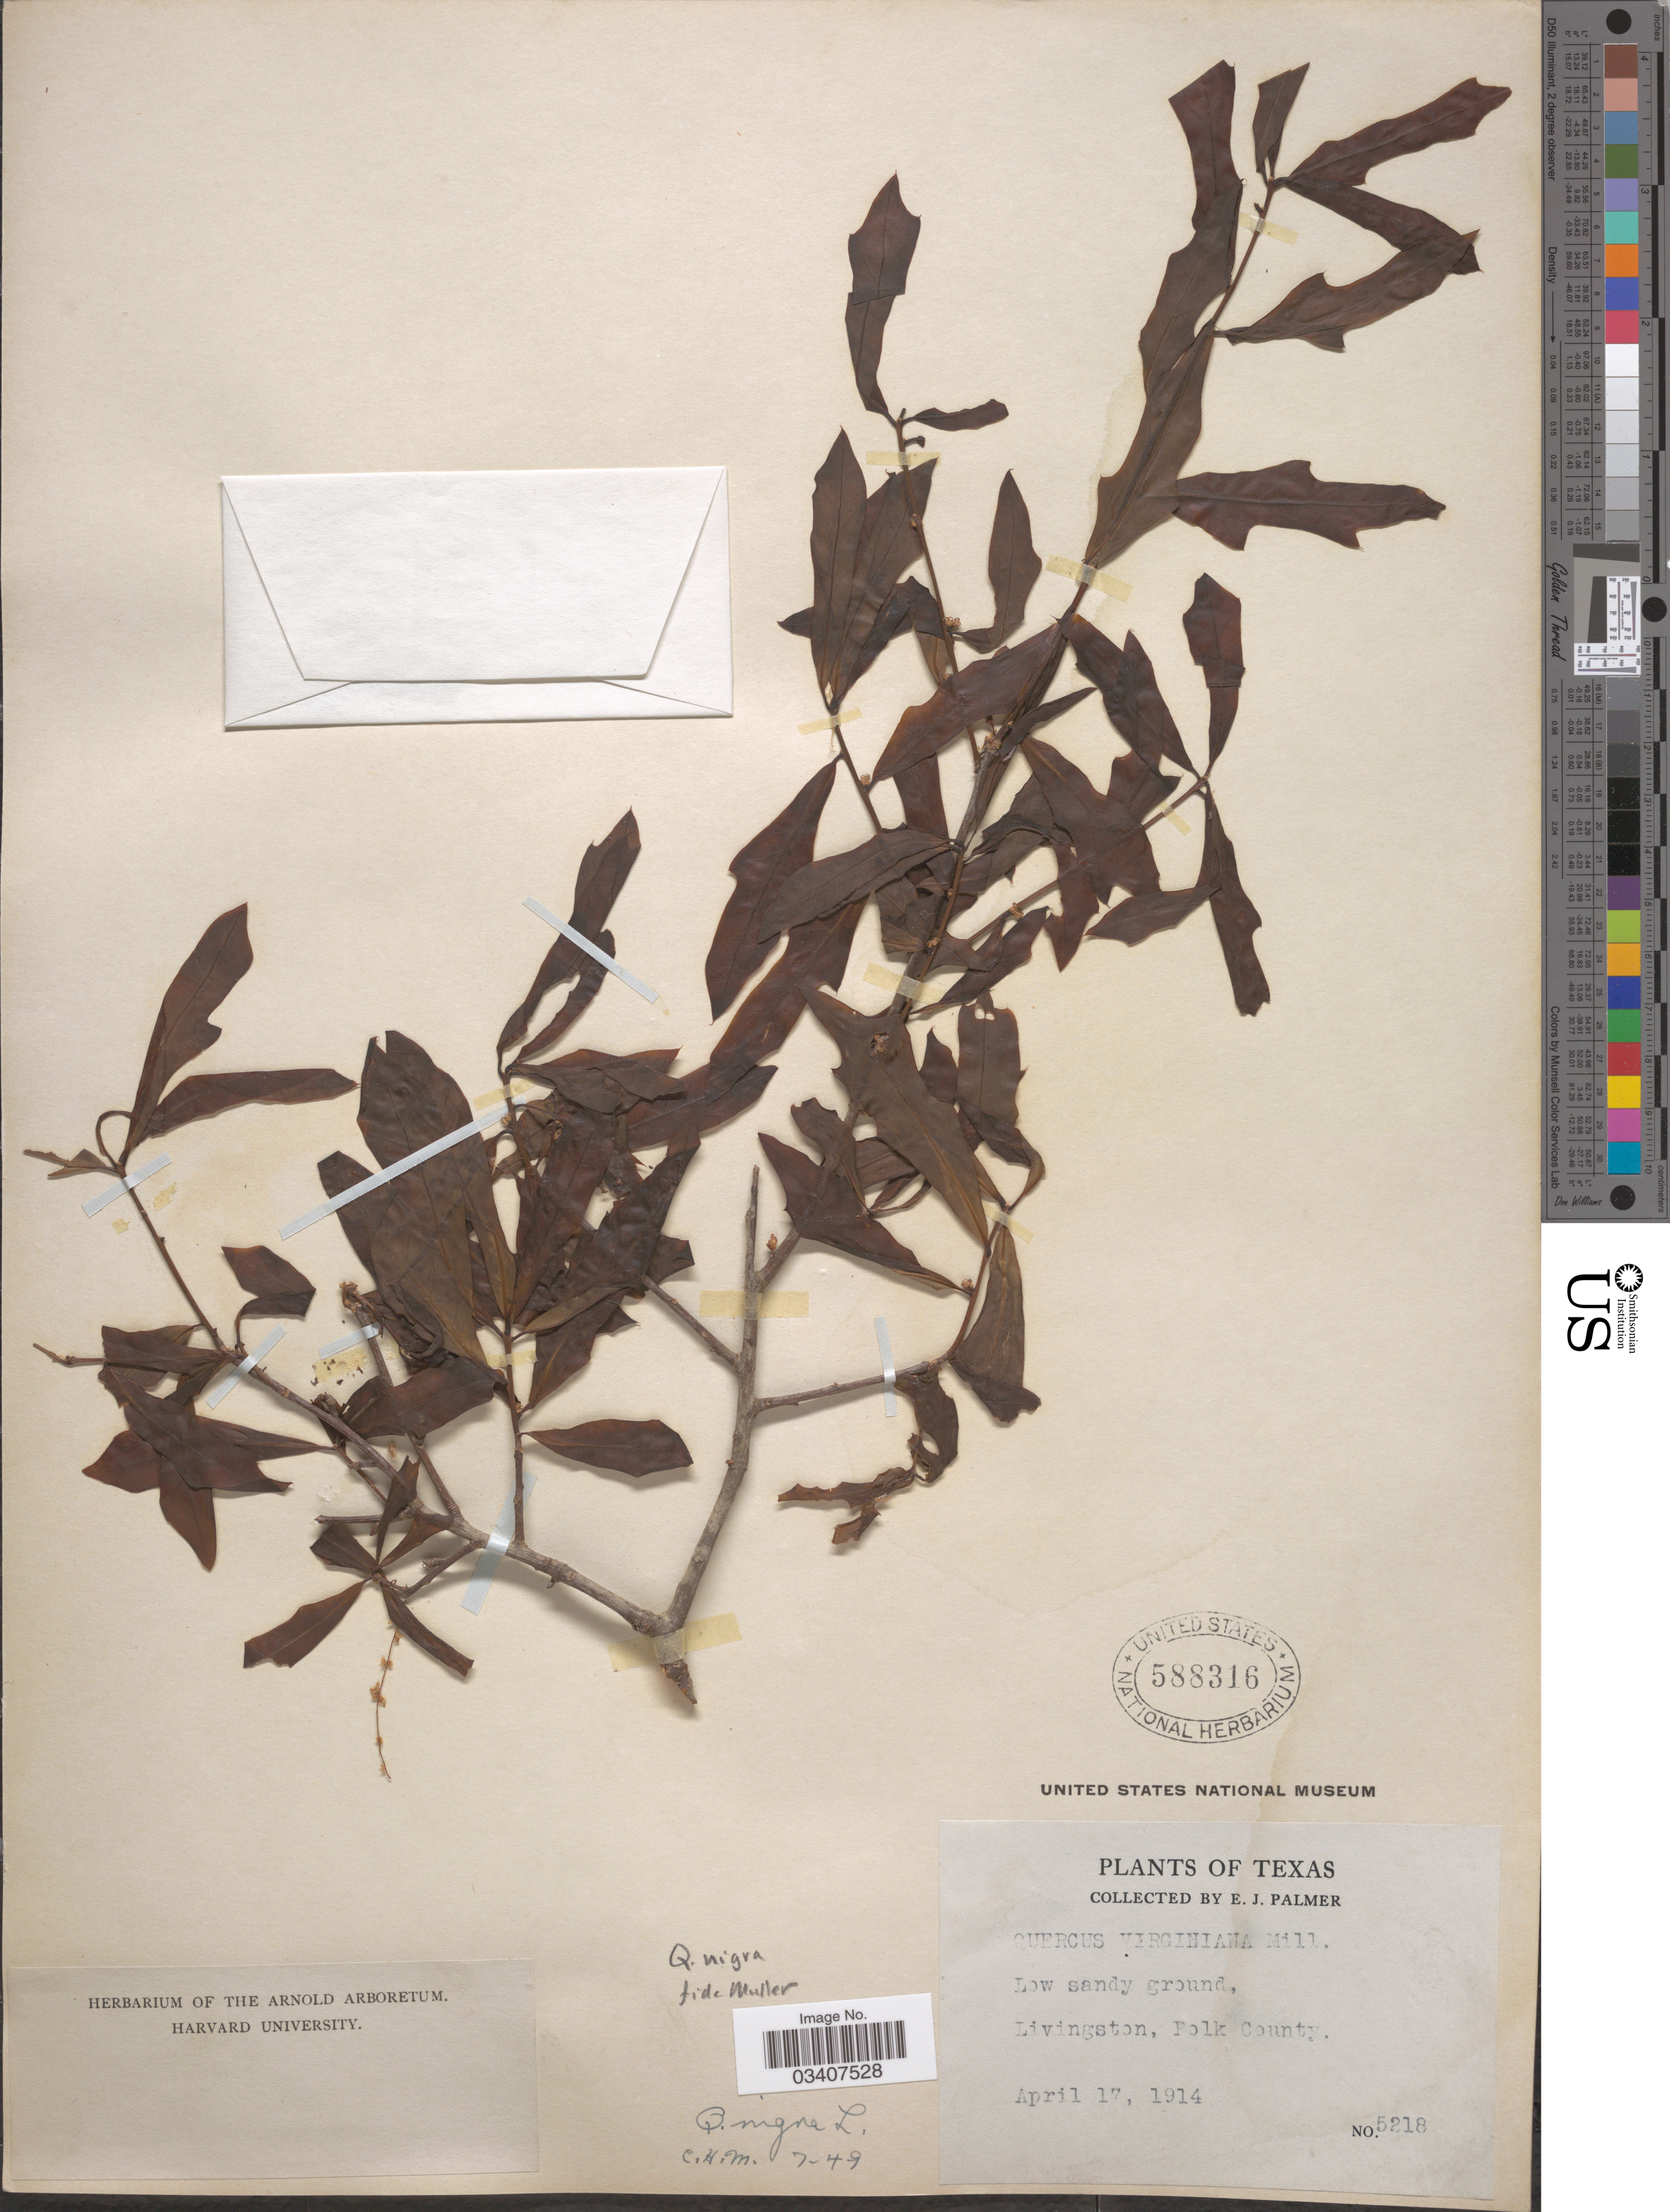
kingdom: Plantae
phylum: Tracheophyta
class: Magnoliopsida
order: Fagales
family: Fagaceae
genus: Quercus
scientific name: Quercus nigra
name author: L.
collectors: E. J. Palmer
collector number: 5218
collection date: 1914-04-17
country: United States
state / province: Texas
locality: Livingston, Polk County.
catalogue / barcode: US 588316